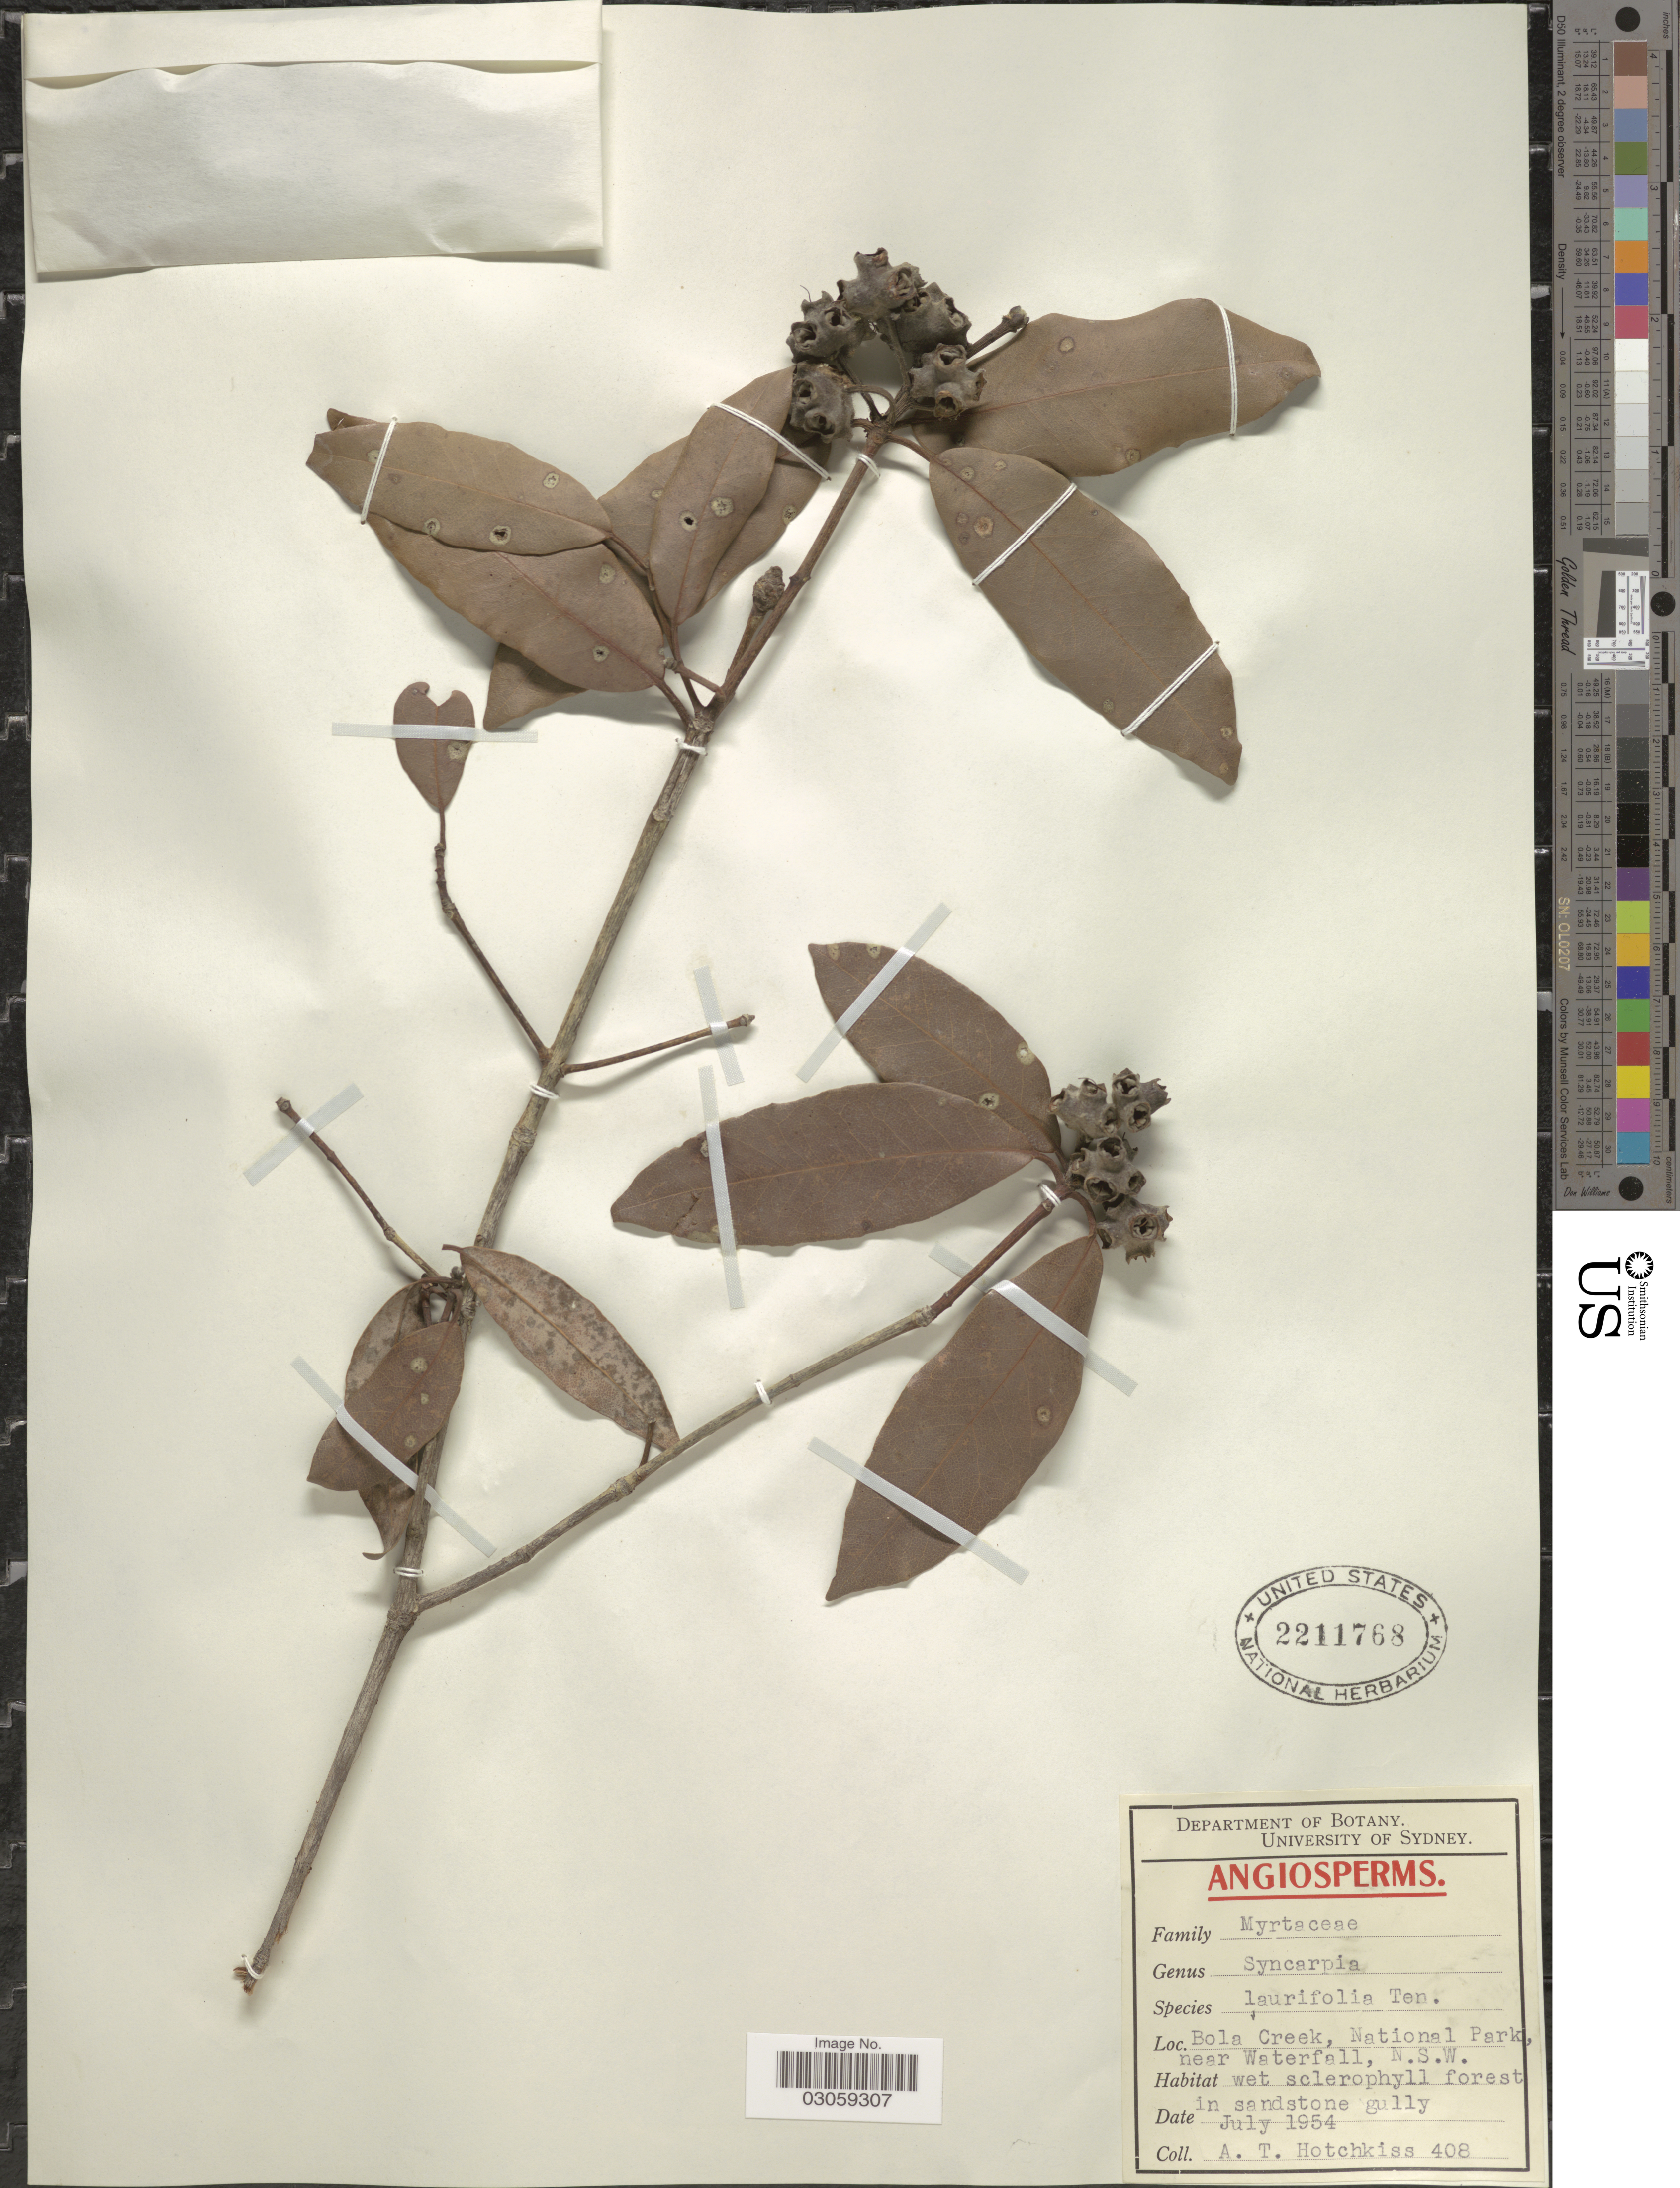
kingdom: Plantae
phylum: Tracheophyta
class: Magnoliopsida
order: Myrtales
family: Myrtaceae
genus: Syncarpia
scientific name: Syncarpia glomulifera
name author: (Sm.) Nied.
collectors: A. Hotchkiss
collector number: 408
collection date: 1954-07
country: Australia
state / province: New South Wales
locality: Bola Creek, National Park, near Waterfall, N.S.W.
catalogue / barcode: US 2211768